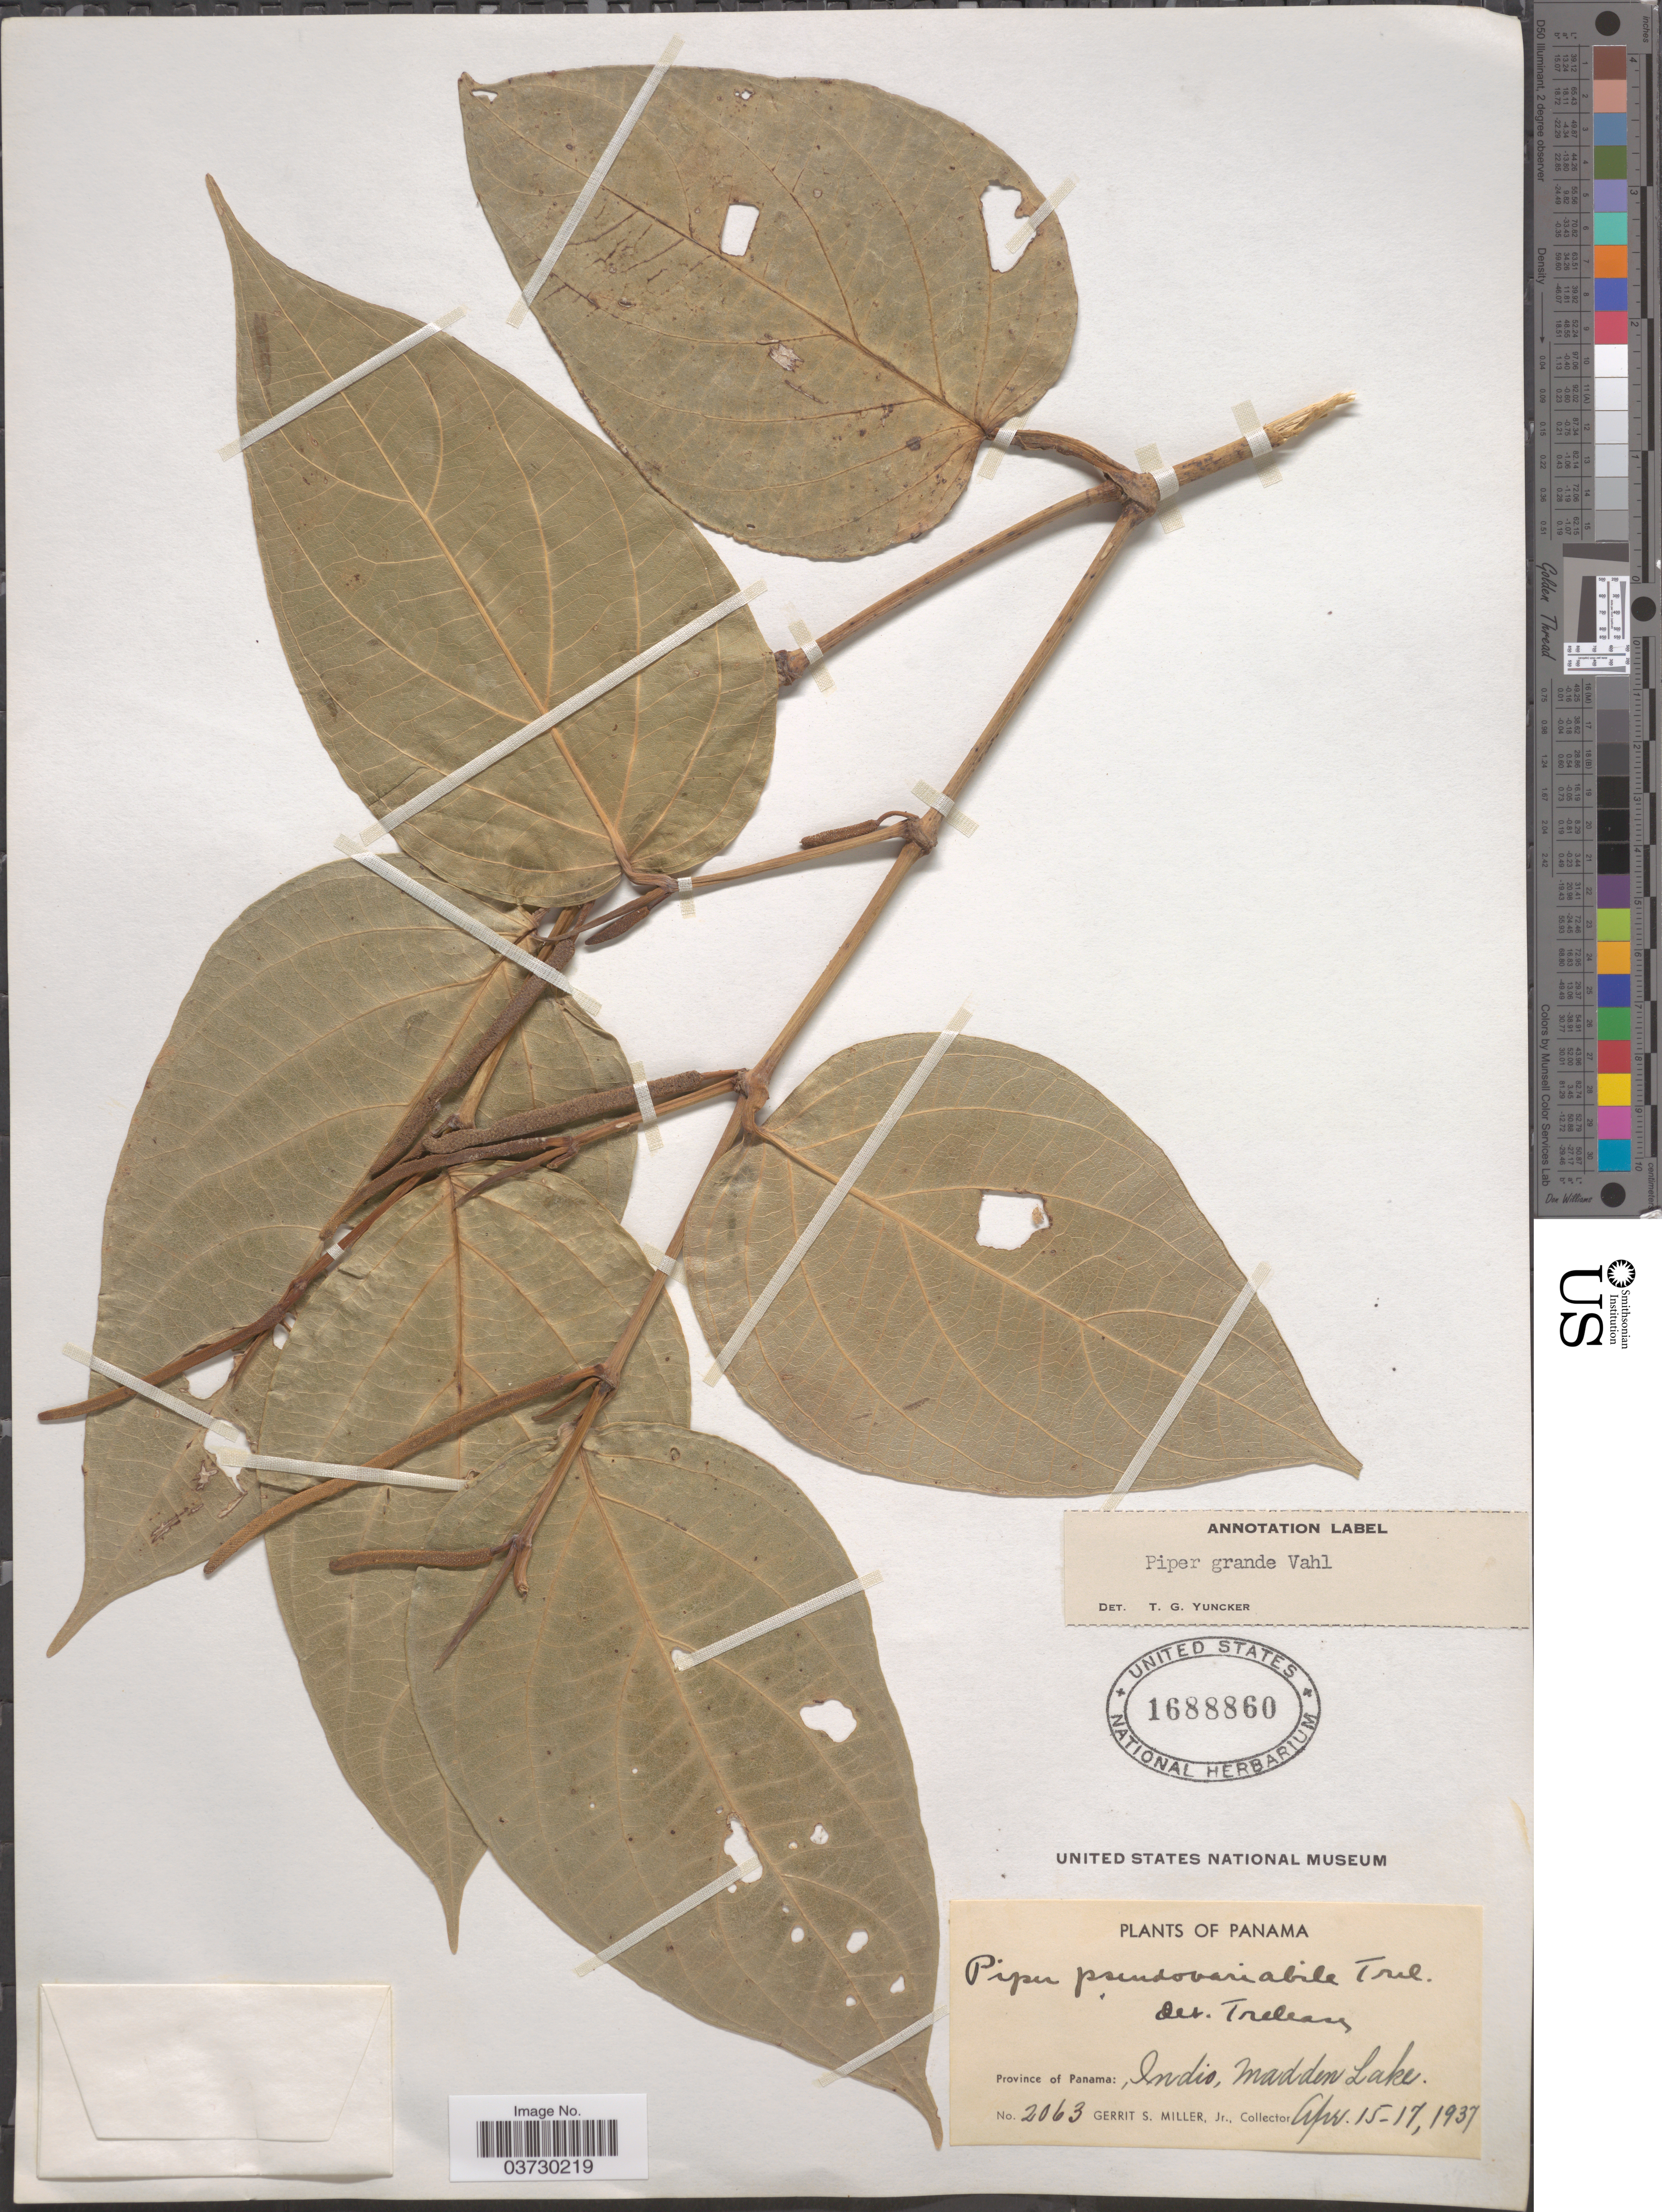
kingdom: Plantae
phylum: Tracheophyta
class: Magnoliopsida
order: Piperales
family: Piperaceae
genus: Piper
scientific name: Piper grande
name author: Vahl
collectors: G. S. Miller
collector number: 2063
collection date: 1937-04-15/1937-04-17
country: Panama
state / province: Panamá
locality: Indio, Madden Lake.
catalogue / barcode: US 1688860